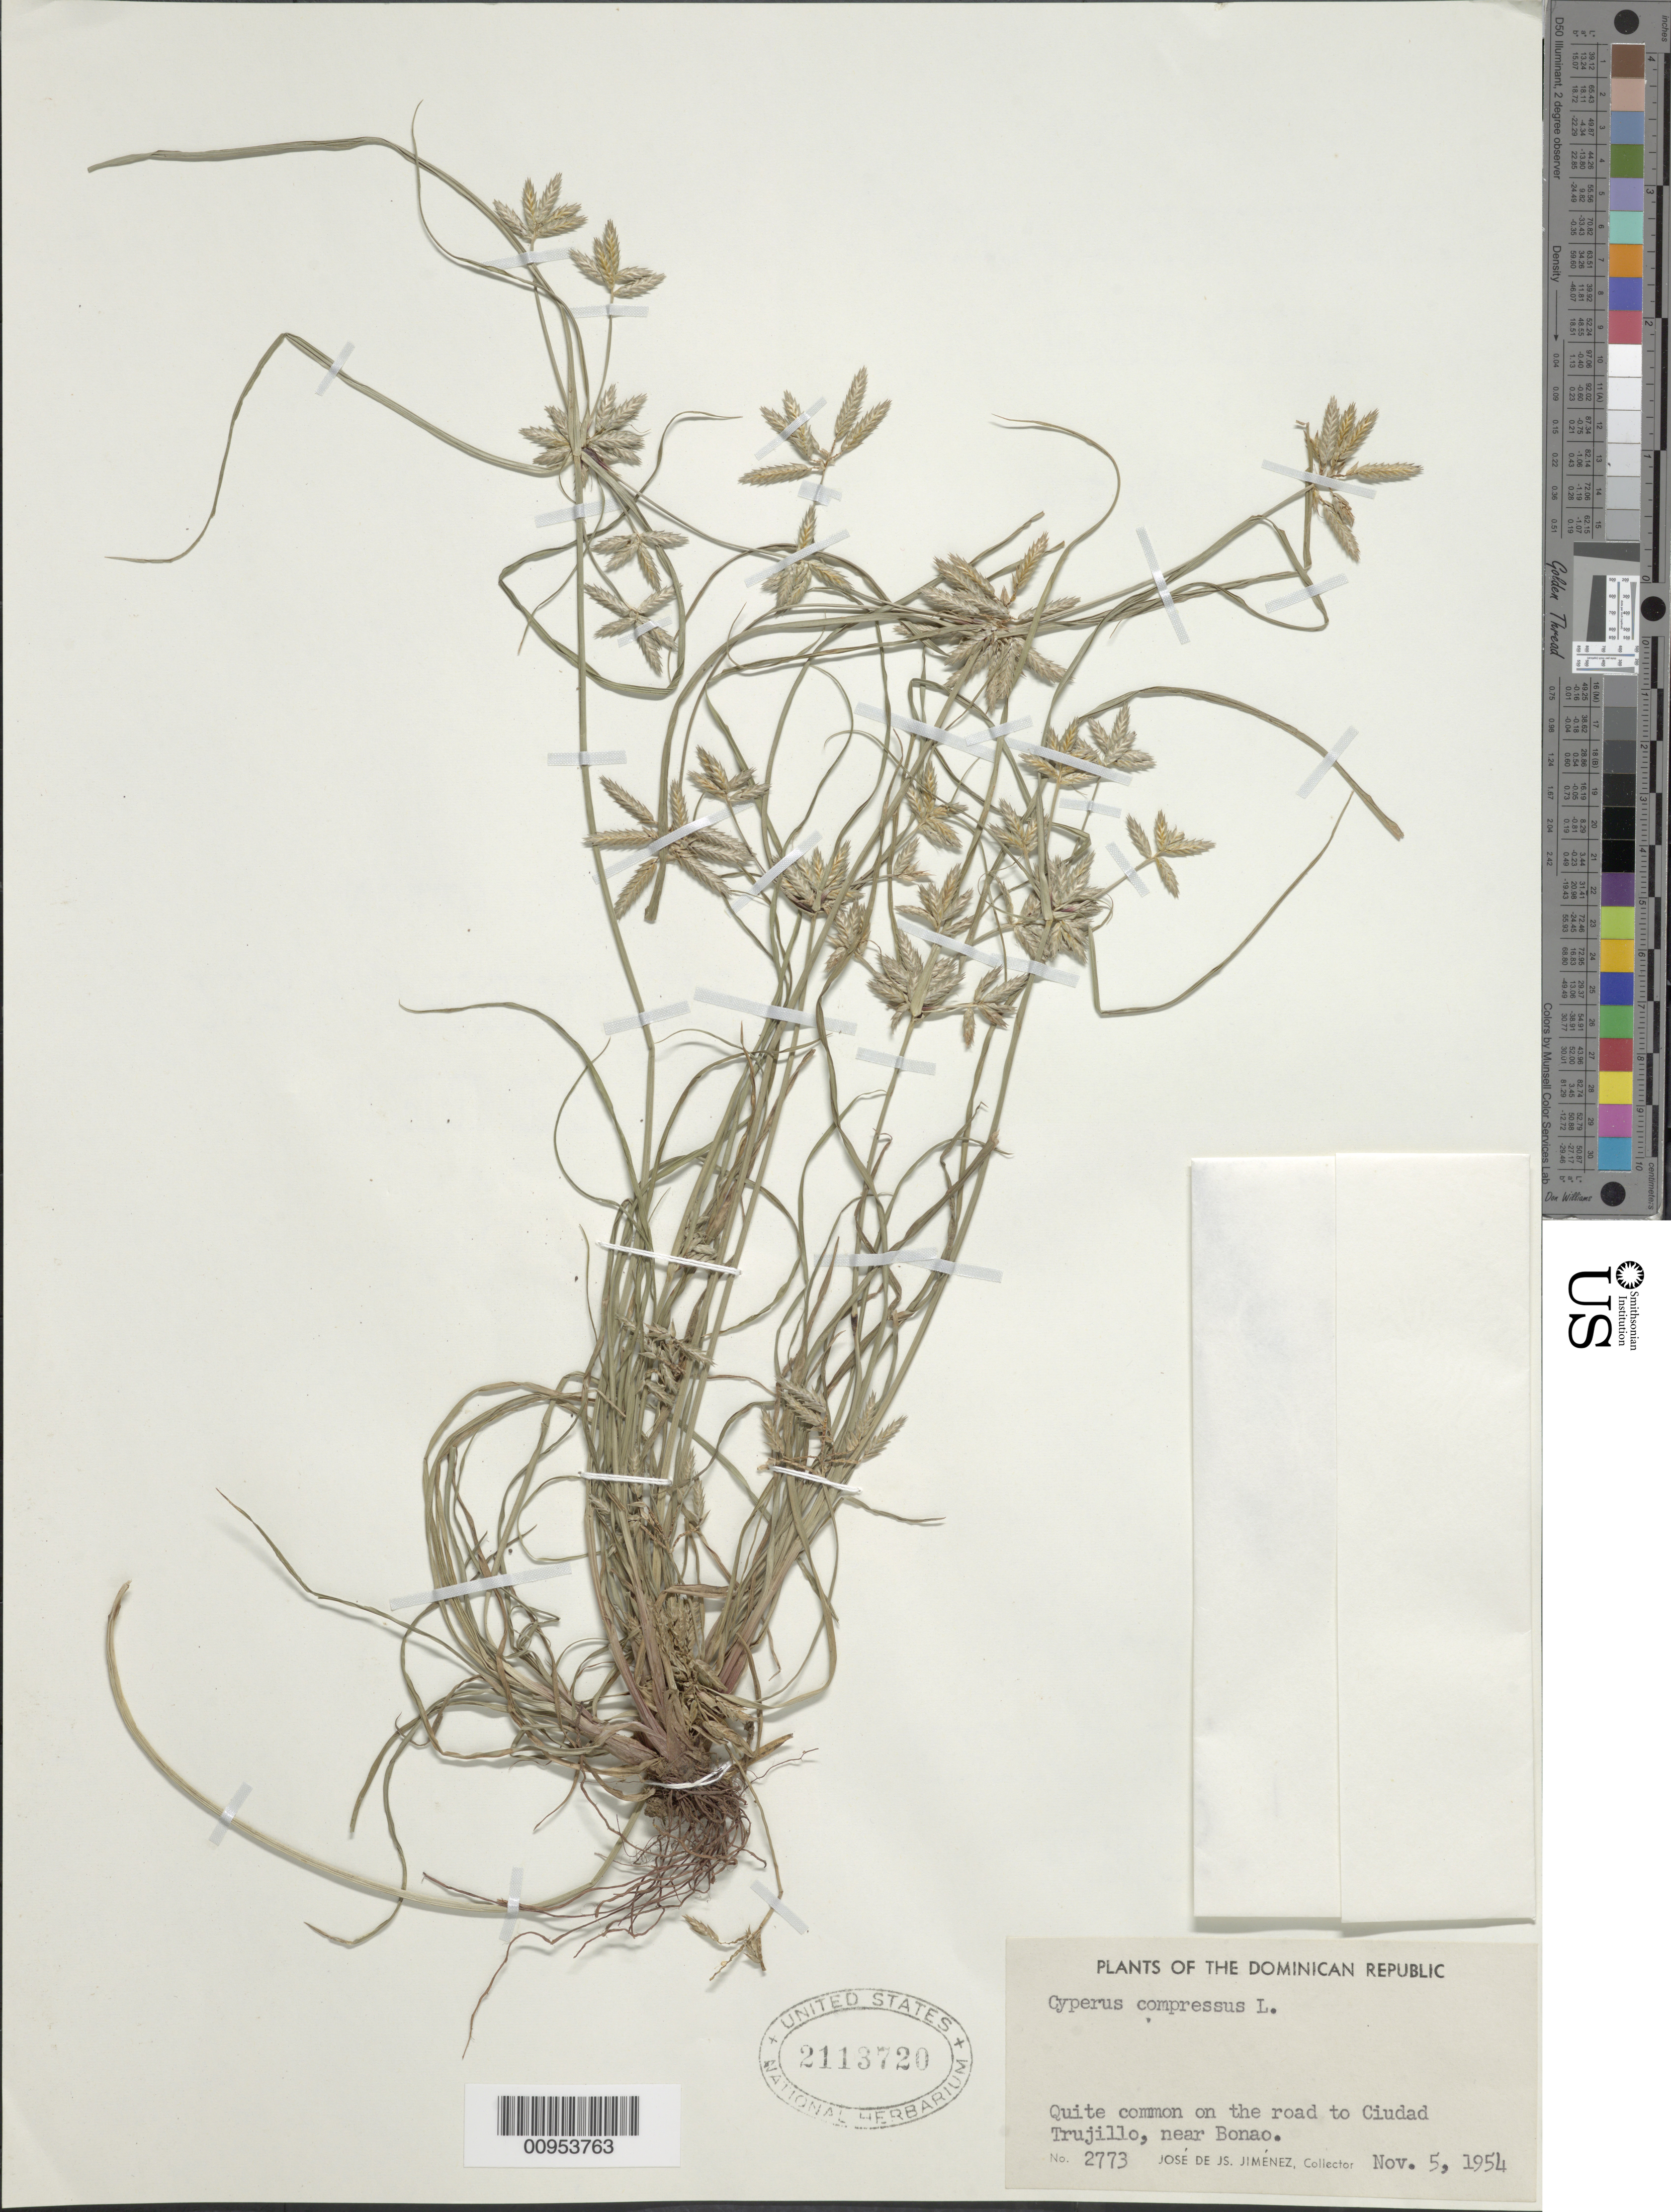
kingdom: Plantae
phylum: Tracheophyta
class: Liliopsida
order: Poales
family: Cyperaceae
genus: Cyperus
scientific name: Cyperus compressus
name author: L.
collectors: J. J. Jiménez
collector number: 2773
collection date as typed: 05 Nov 1954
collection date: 1954-11-05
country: Dominican Republic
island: Hispaniola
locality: On the road to Ciudad Trujillo, near Bonao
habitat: On road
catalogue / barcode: US 2113720